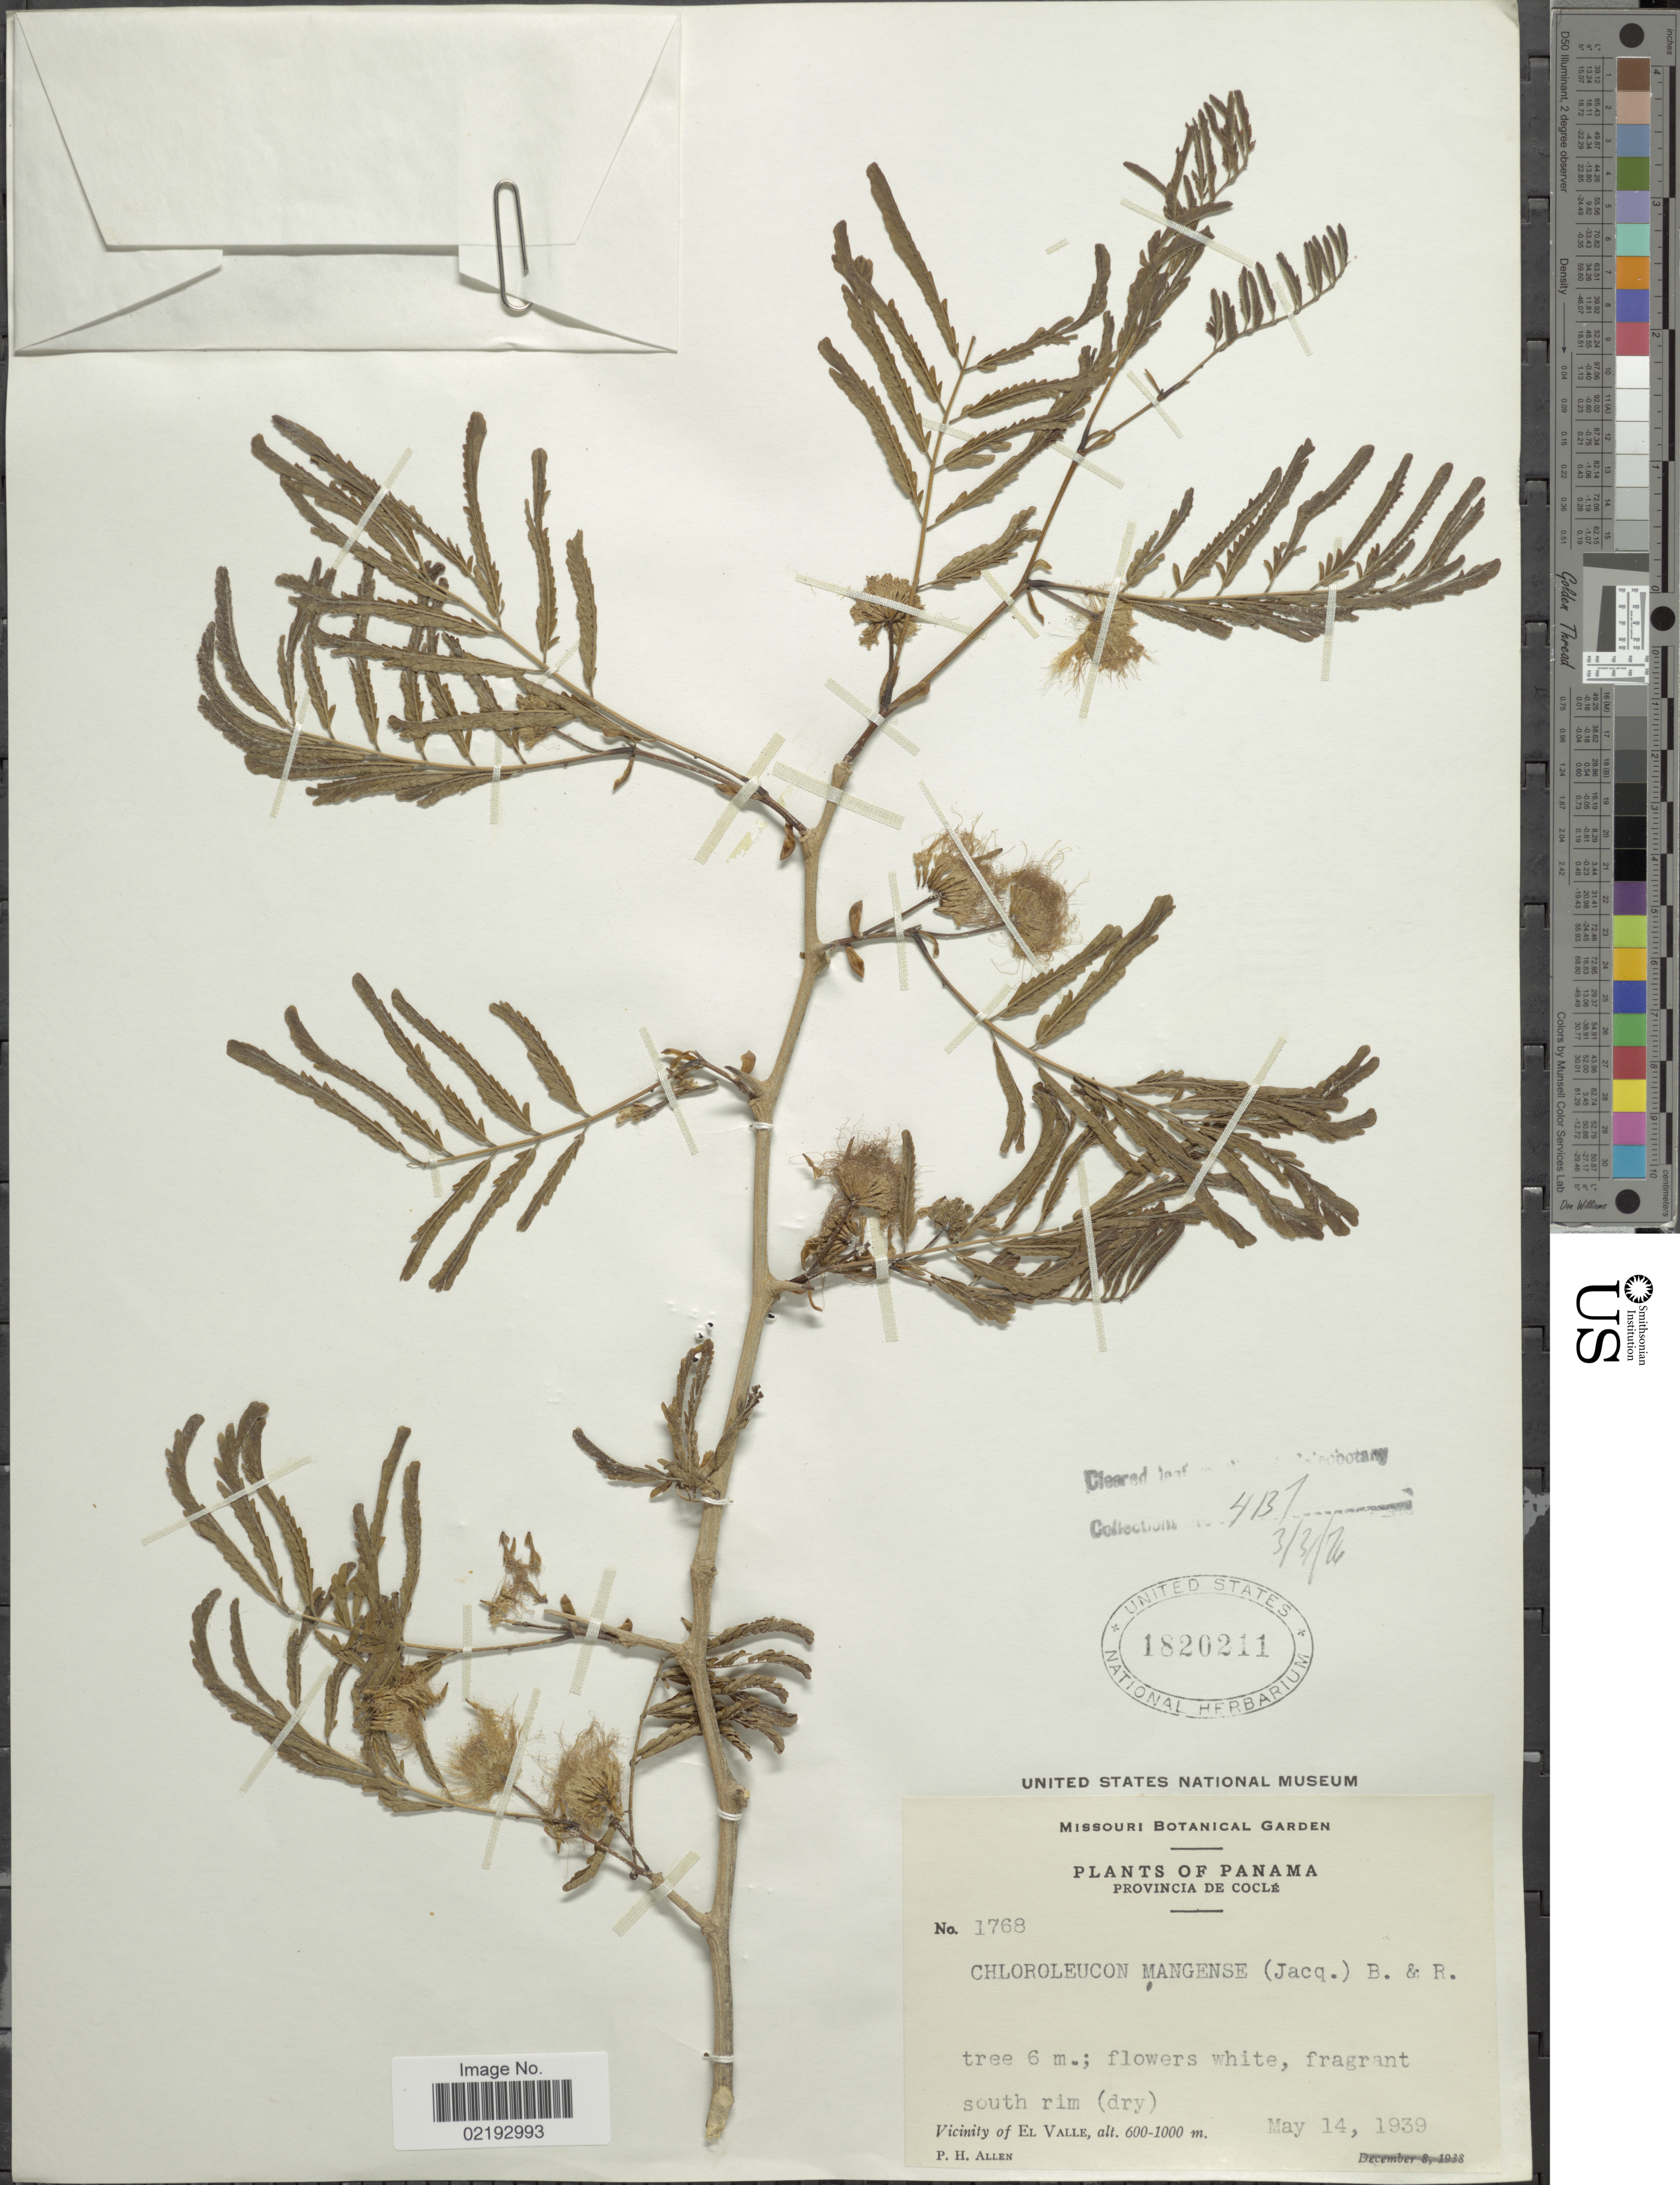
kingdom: Plantae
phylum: Tracheophyta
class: Magnoliopsida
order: Fabales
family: Fabaceae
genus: Chloroleucon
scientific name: Chloroleucon mangense var. mangense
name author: (Jacq.) Britton & Rose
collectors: P. H. Allen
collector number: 1768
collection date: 1939-05-14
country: Panama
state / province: Coclé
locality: Vicinity of El Valle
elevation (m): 600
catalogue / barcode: US 1820211